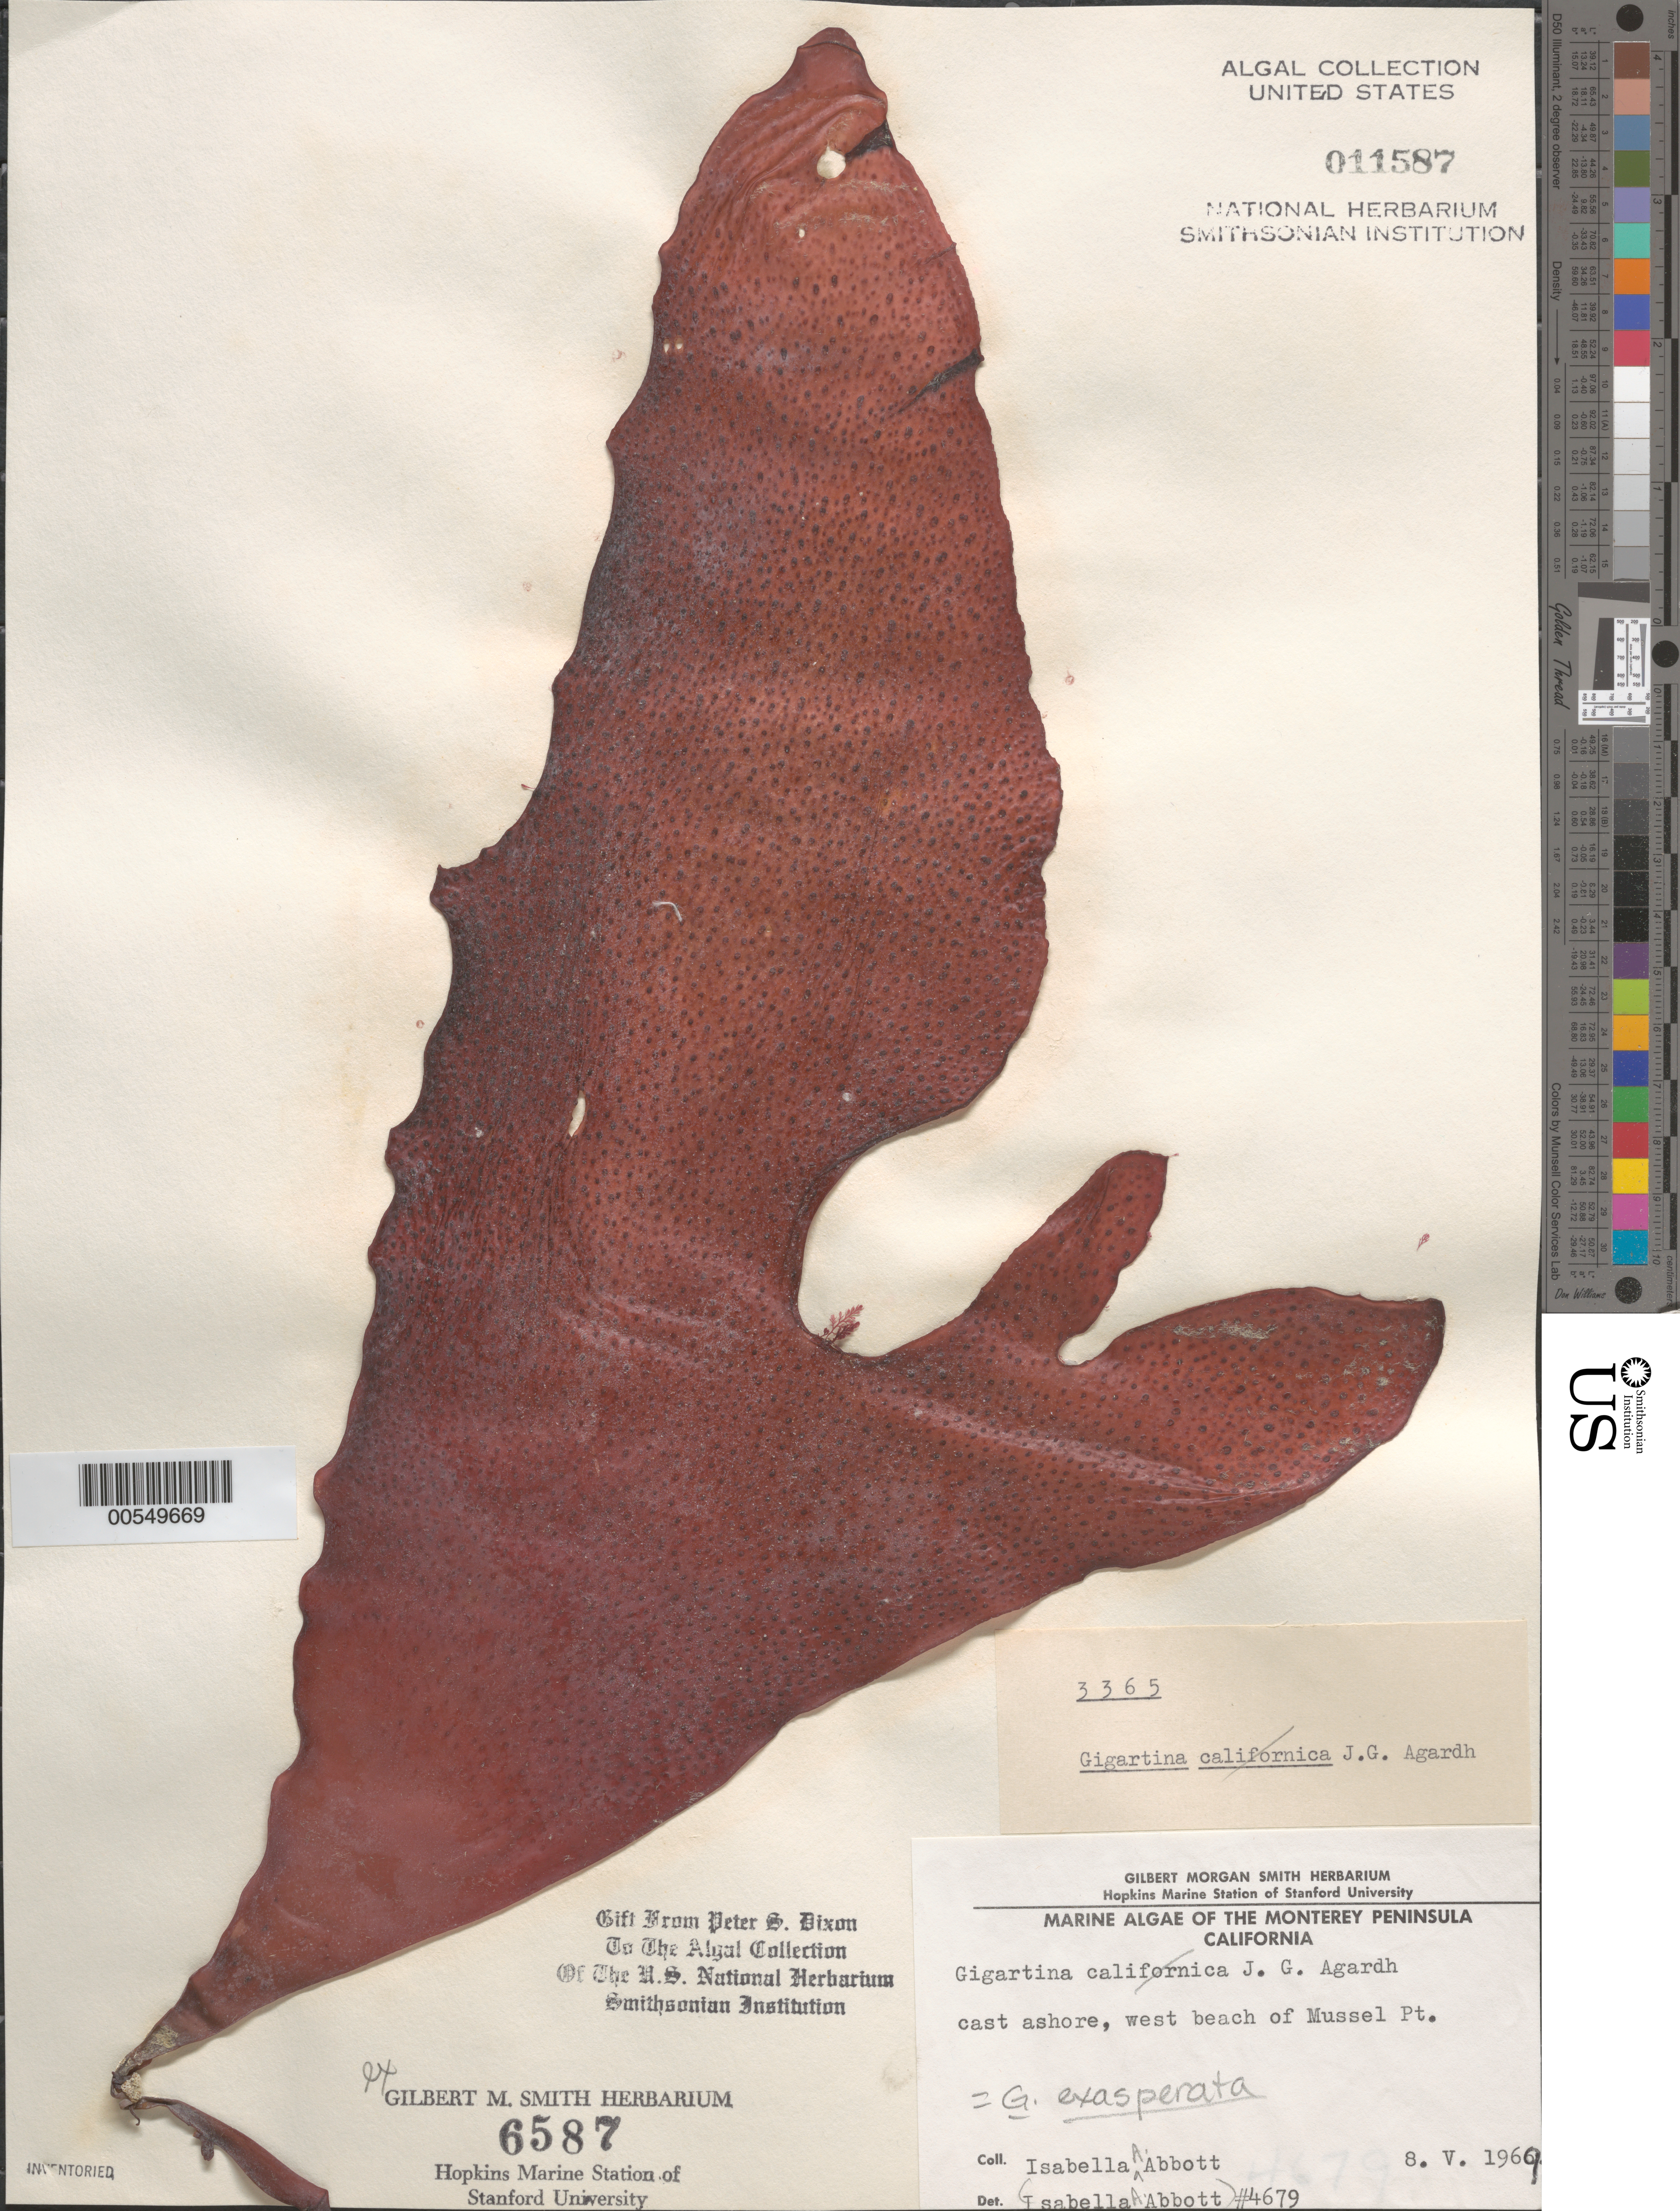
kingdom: Plantae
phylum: Rhodophyta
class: Florideophyceae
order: Gigartinales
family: Gigartinaceae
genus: Chondracanthus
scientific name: Chondracanthus exasperatus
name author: (Harv. & J. Bailey) J.R. Hughey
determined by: Algae name updating Project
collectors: I. A. Abbott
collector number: IAA 4679 & PSD 3365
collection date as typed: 08 May 1969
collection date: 1969-05-08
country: United States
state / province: California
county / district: Monterey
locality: West Beach of Mussel Point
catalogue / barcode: US 11587